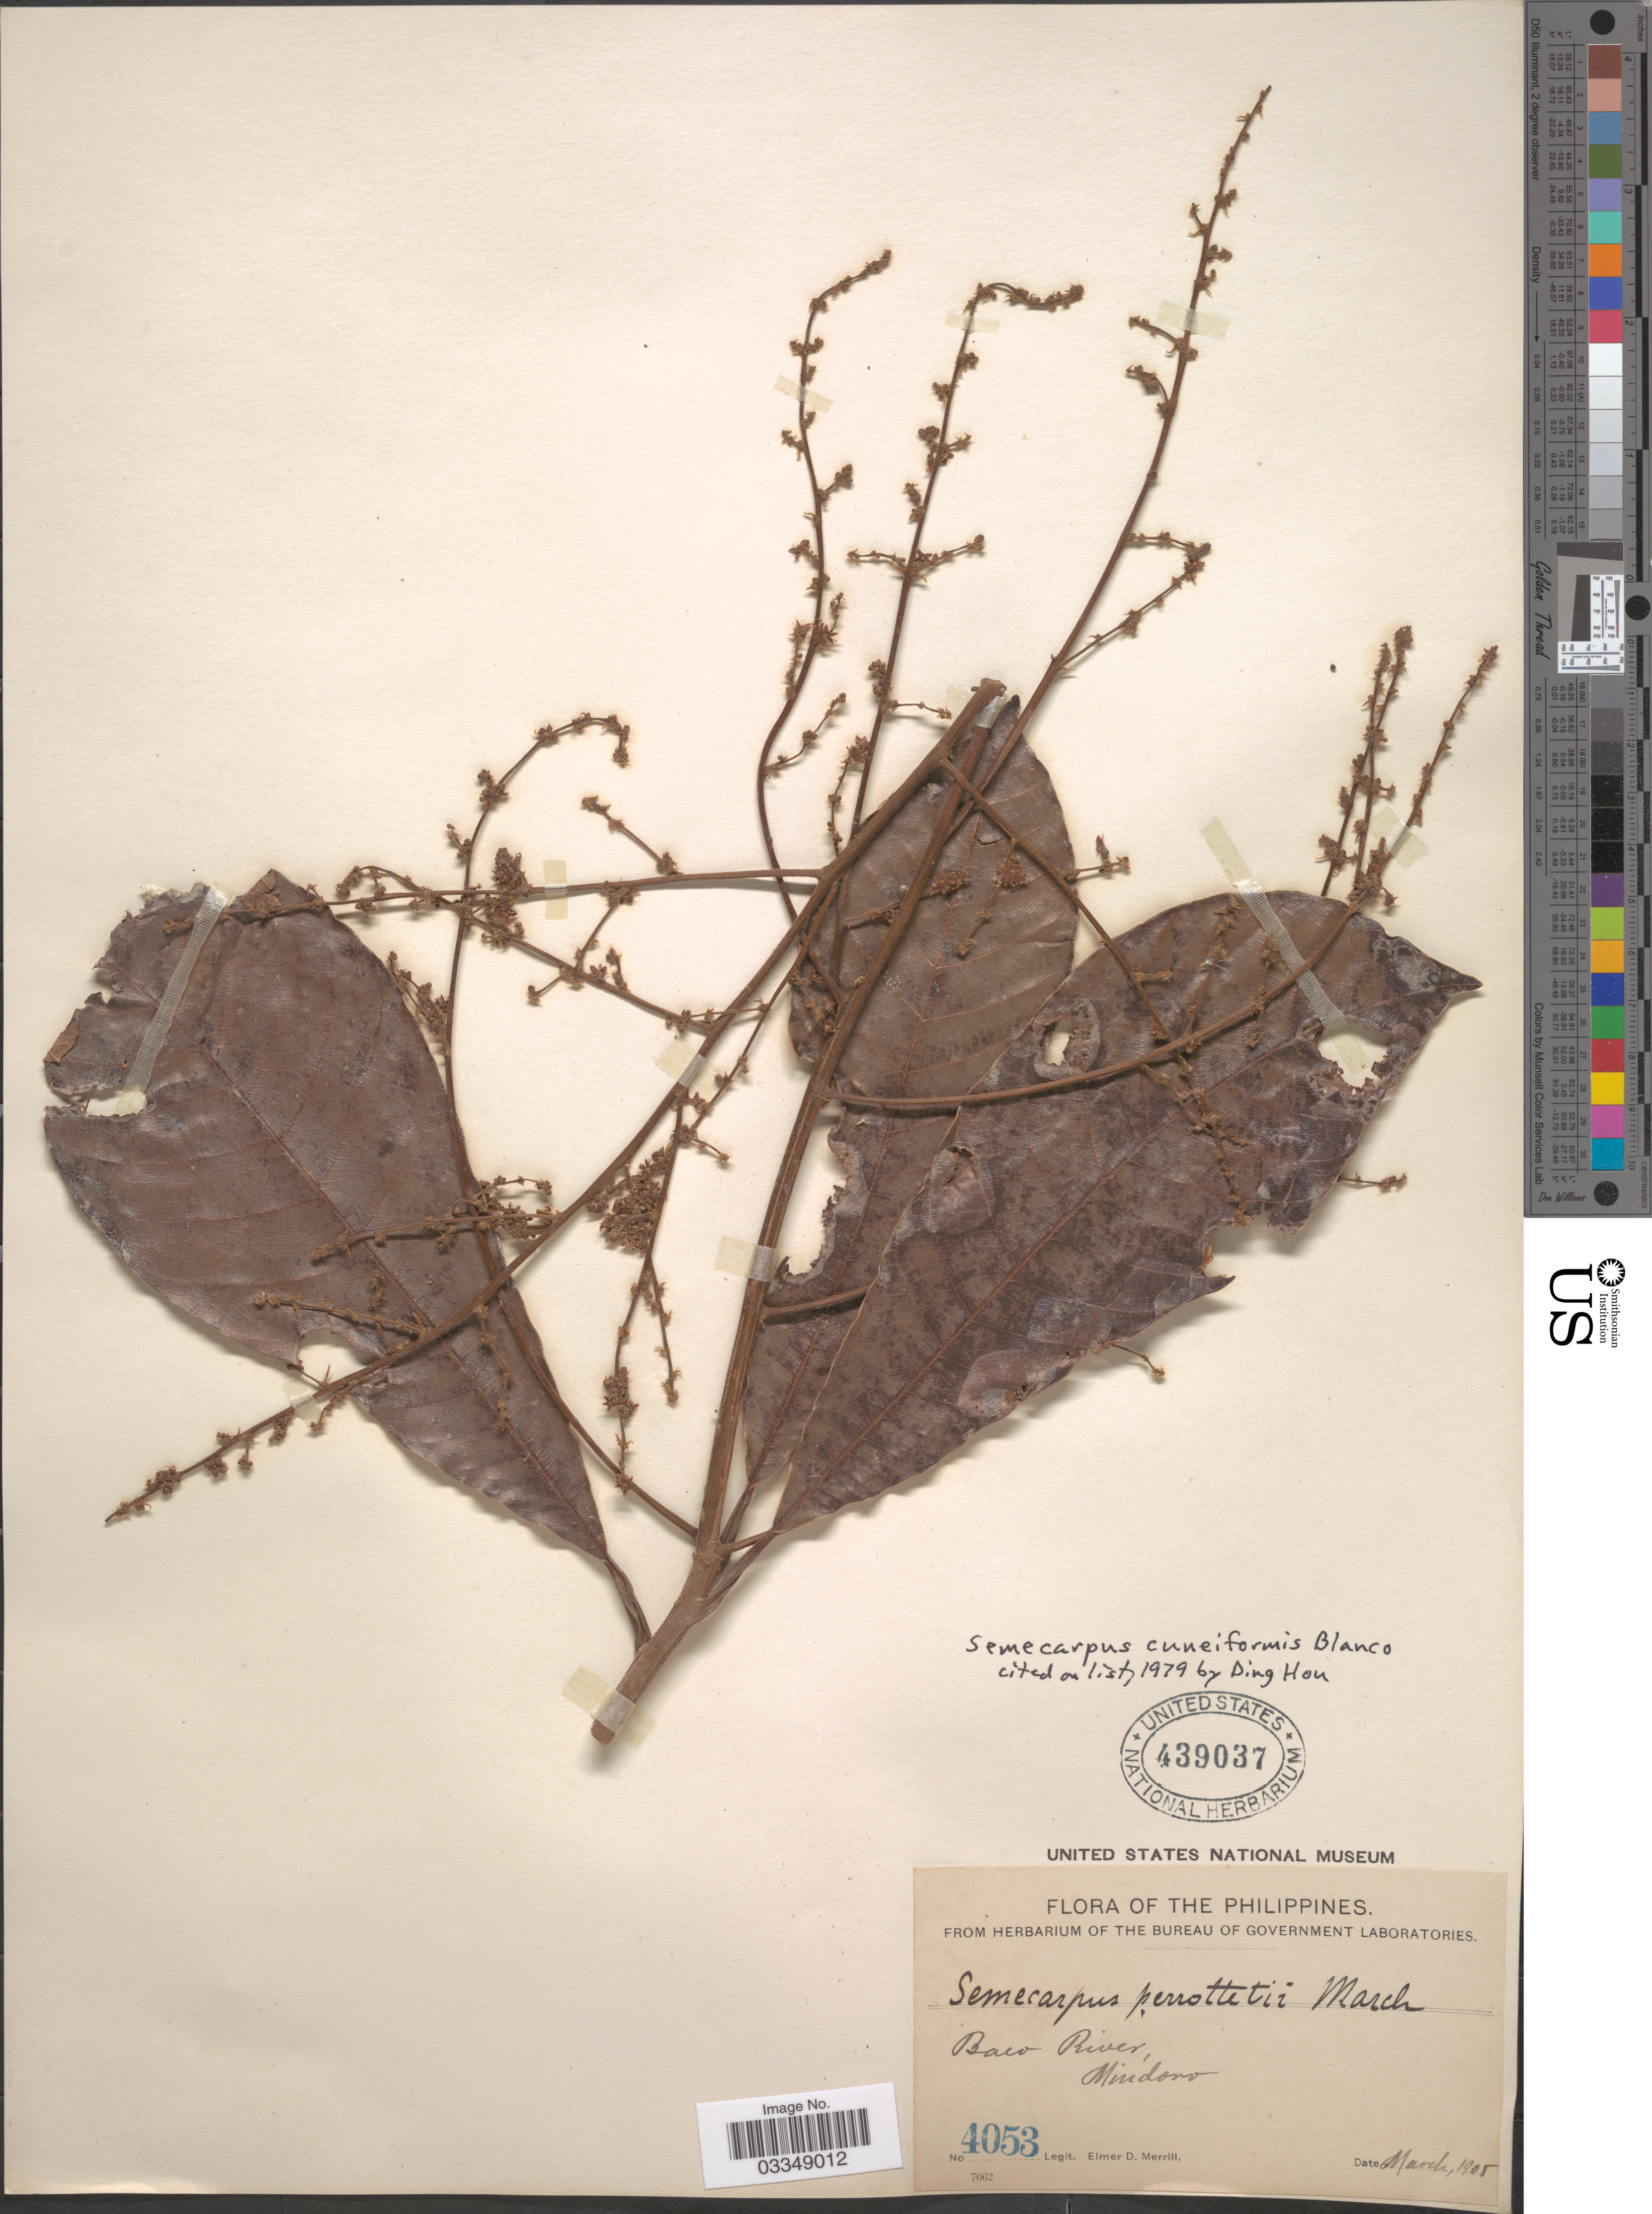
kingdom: Plantae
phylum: Tracheophyta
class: Magnoliopsida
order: Sapindales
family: Anacardiaceae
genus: Semecarpus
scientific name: Semecarpus cuneiformis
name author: Blanco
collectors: E. D. Merrill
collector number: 4053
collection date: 1905-03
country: Philippines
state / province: Mimaropa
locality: Baco River, Mindoro.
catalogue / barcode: US 439037